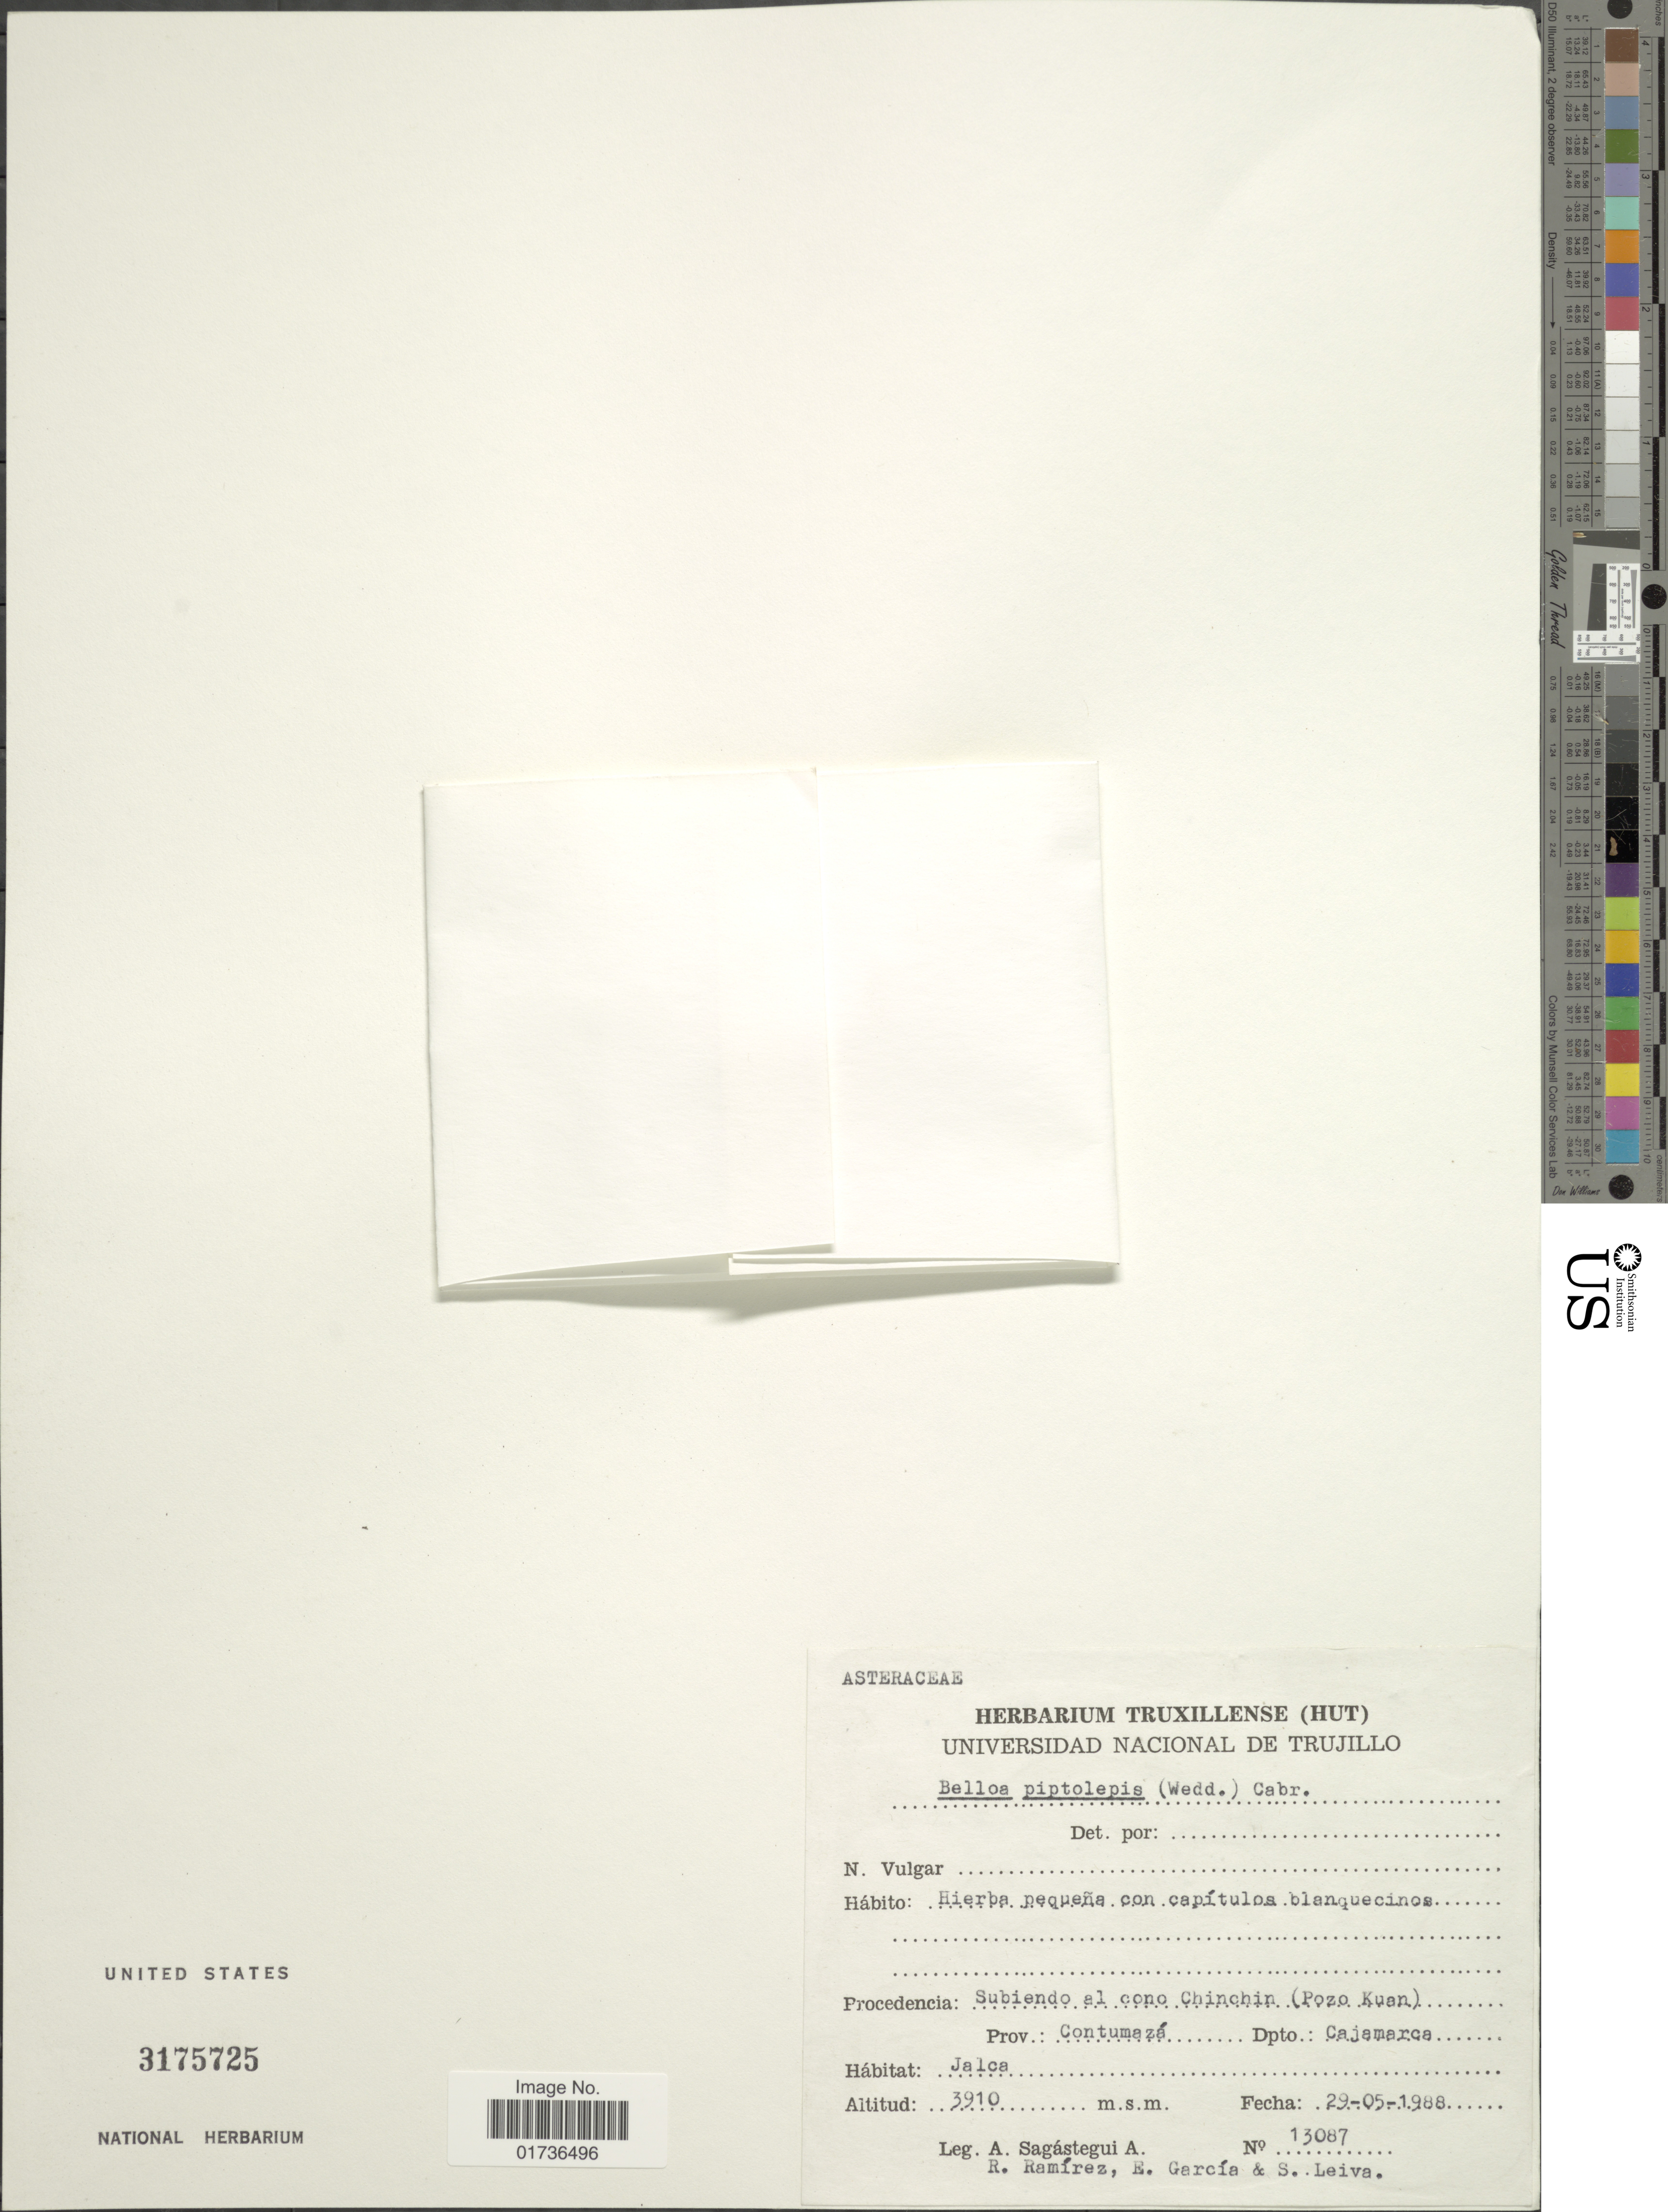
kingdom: Plantae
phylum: Tracheophyta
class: Magnoliopsida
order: Asterales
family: Asteraceae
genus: Mniodes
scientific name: Mniodes piptolepis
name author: (Wedd.) S.E. Freire et al.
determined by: Dillon, M. O.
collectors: A. Sagástegui A., R. Ramirez, E. García & S. Leiva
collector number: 13087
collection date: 1988-05-29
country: Peru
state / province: Cajamarca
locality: Subiendo al cono Chinchin (Pozo Kuan), Prov. Contumazá, Dpto Cajamarca, Jalca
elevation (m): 3910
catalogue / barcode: US 3175725